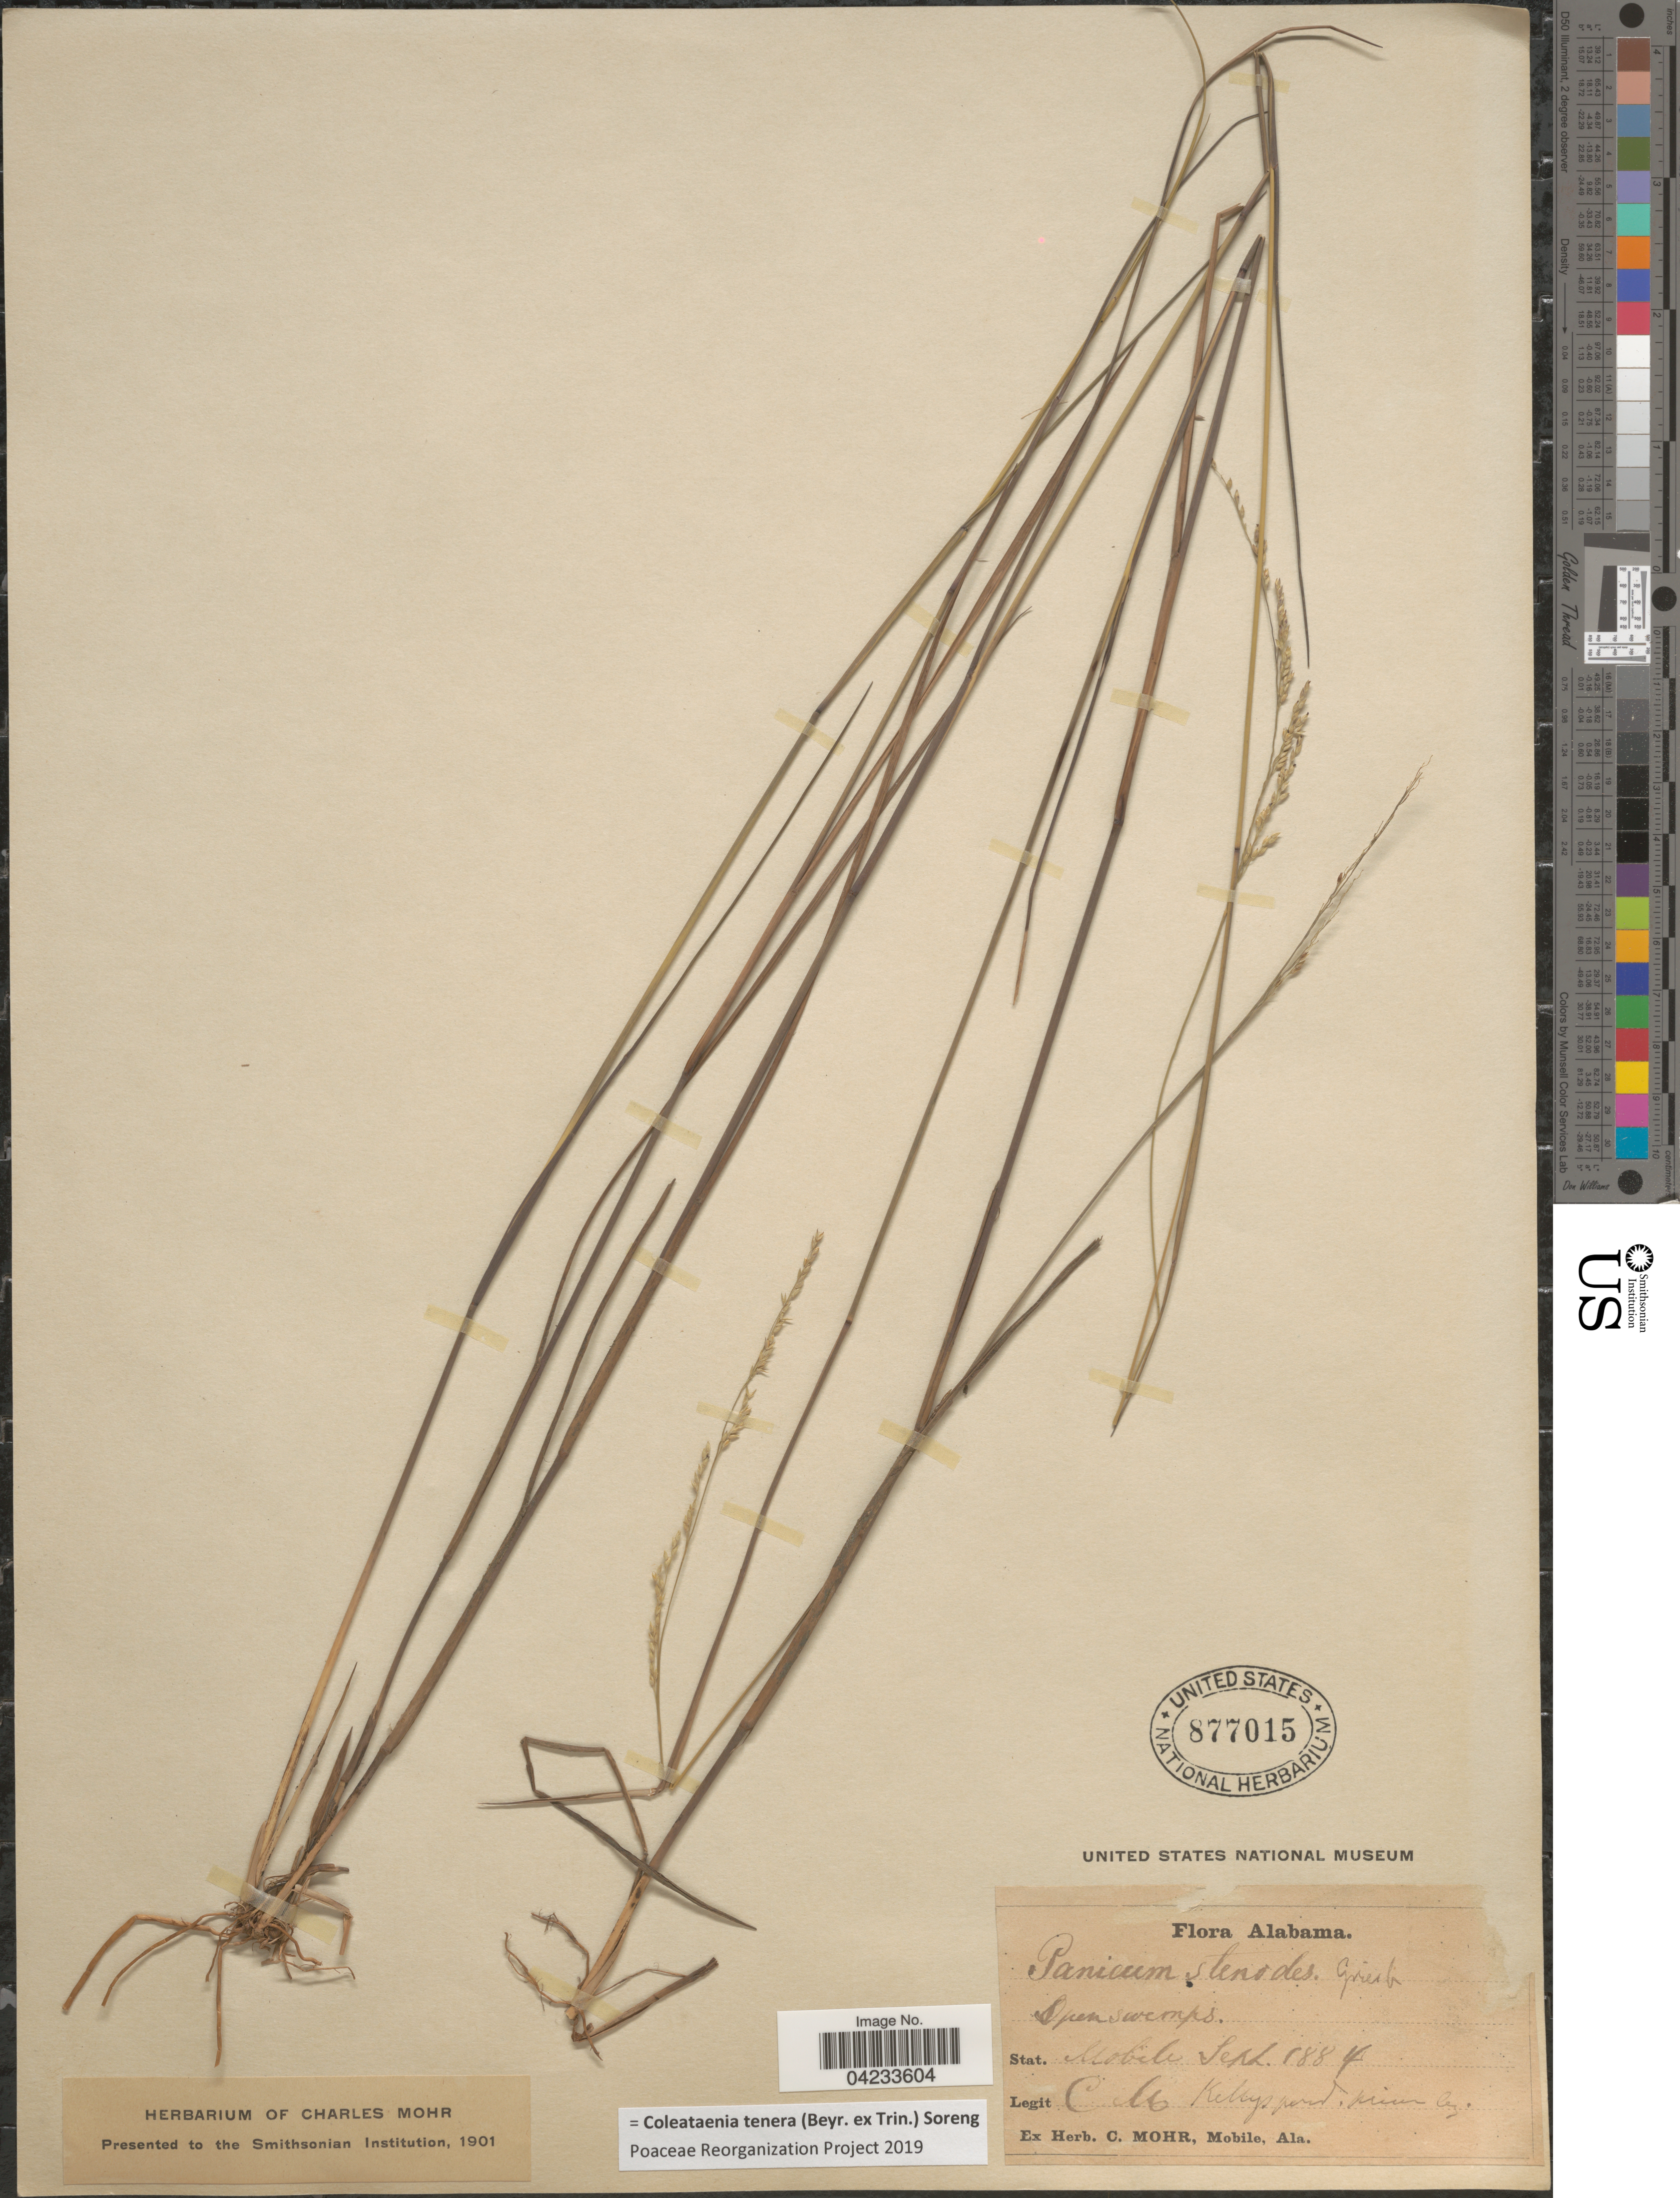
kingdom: Plantae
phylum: Tracheophyta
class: Liliopsida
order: Poales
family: Poaceae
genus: Coleataenia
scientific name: Coleataenia tenera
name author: (Beyr. ex Trin.) Soreng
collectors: Mohr, C. T. (herbarium)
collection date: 1884-09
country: United States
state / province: Alabama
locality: Stat. Mobile.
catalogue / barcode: US 877015